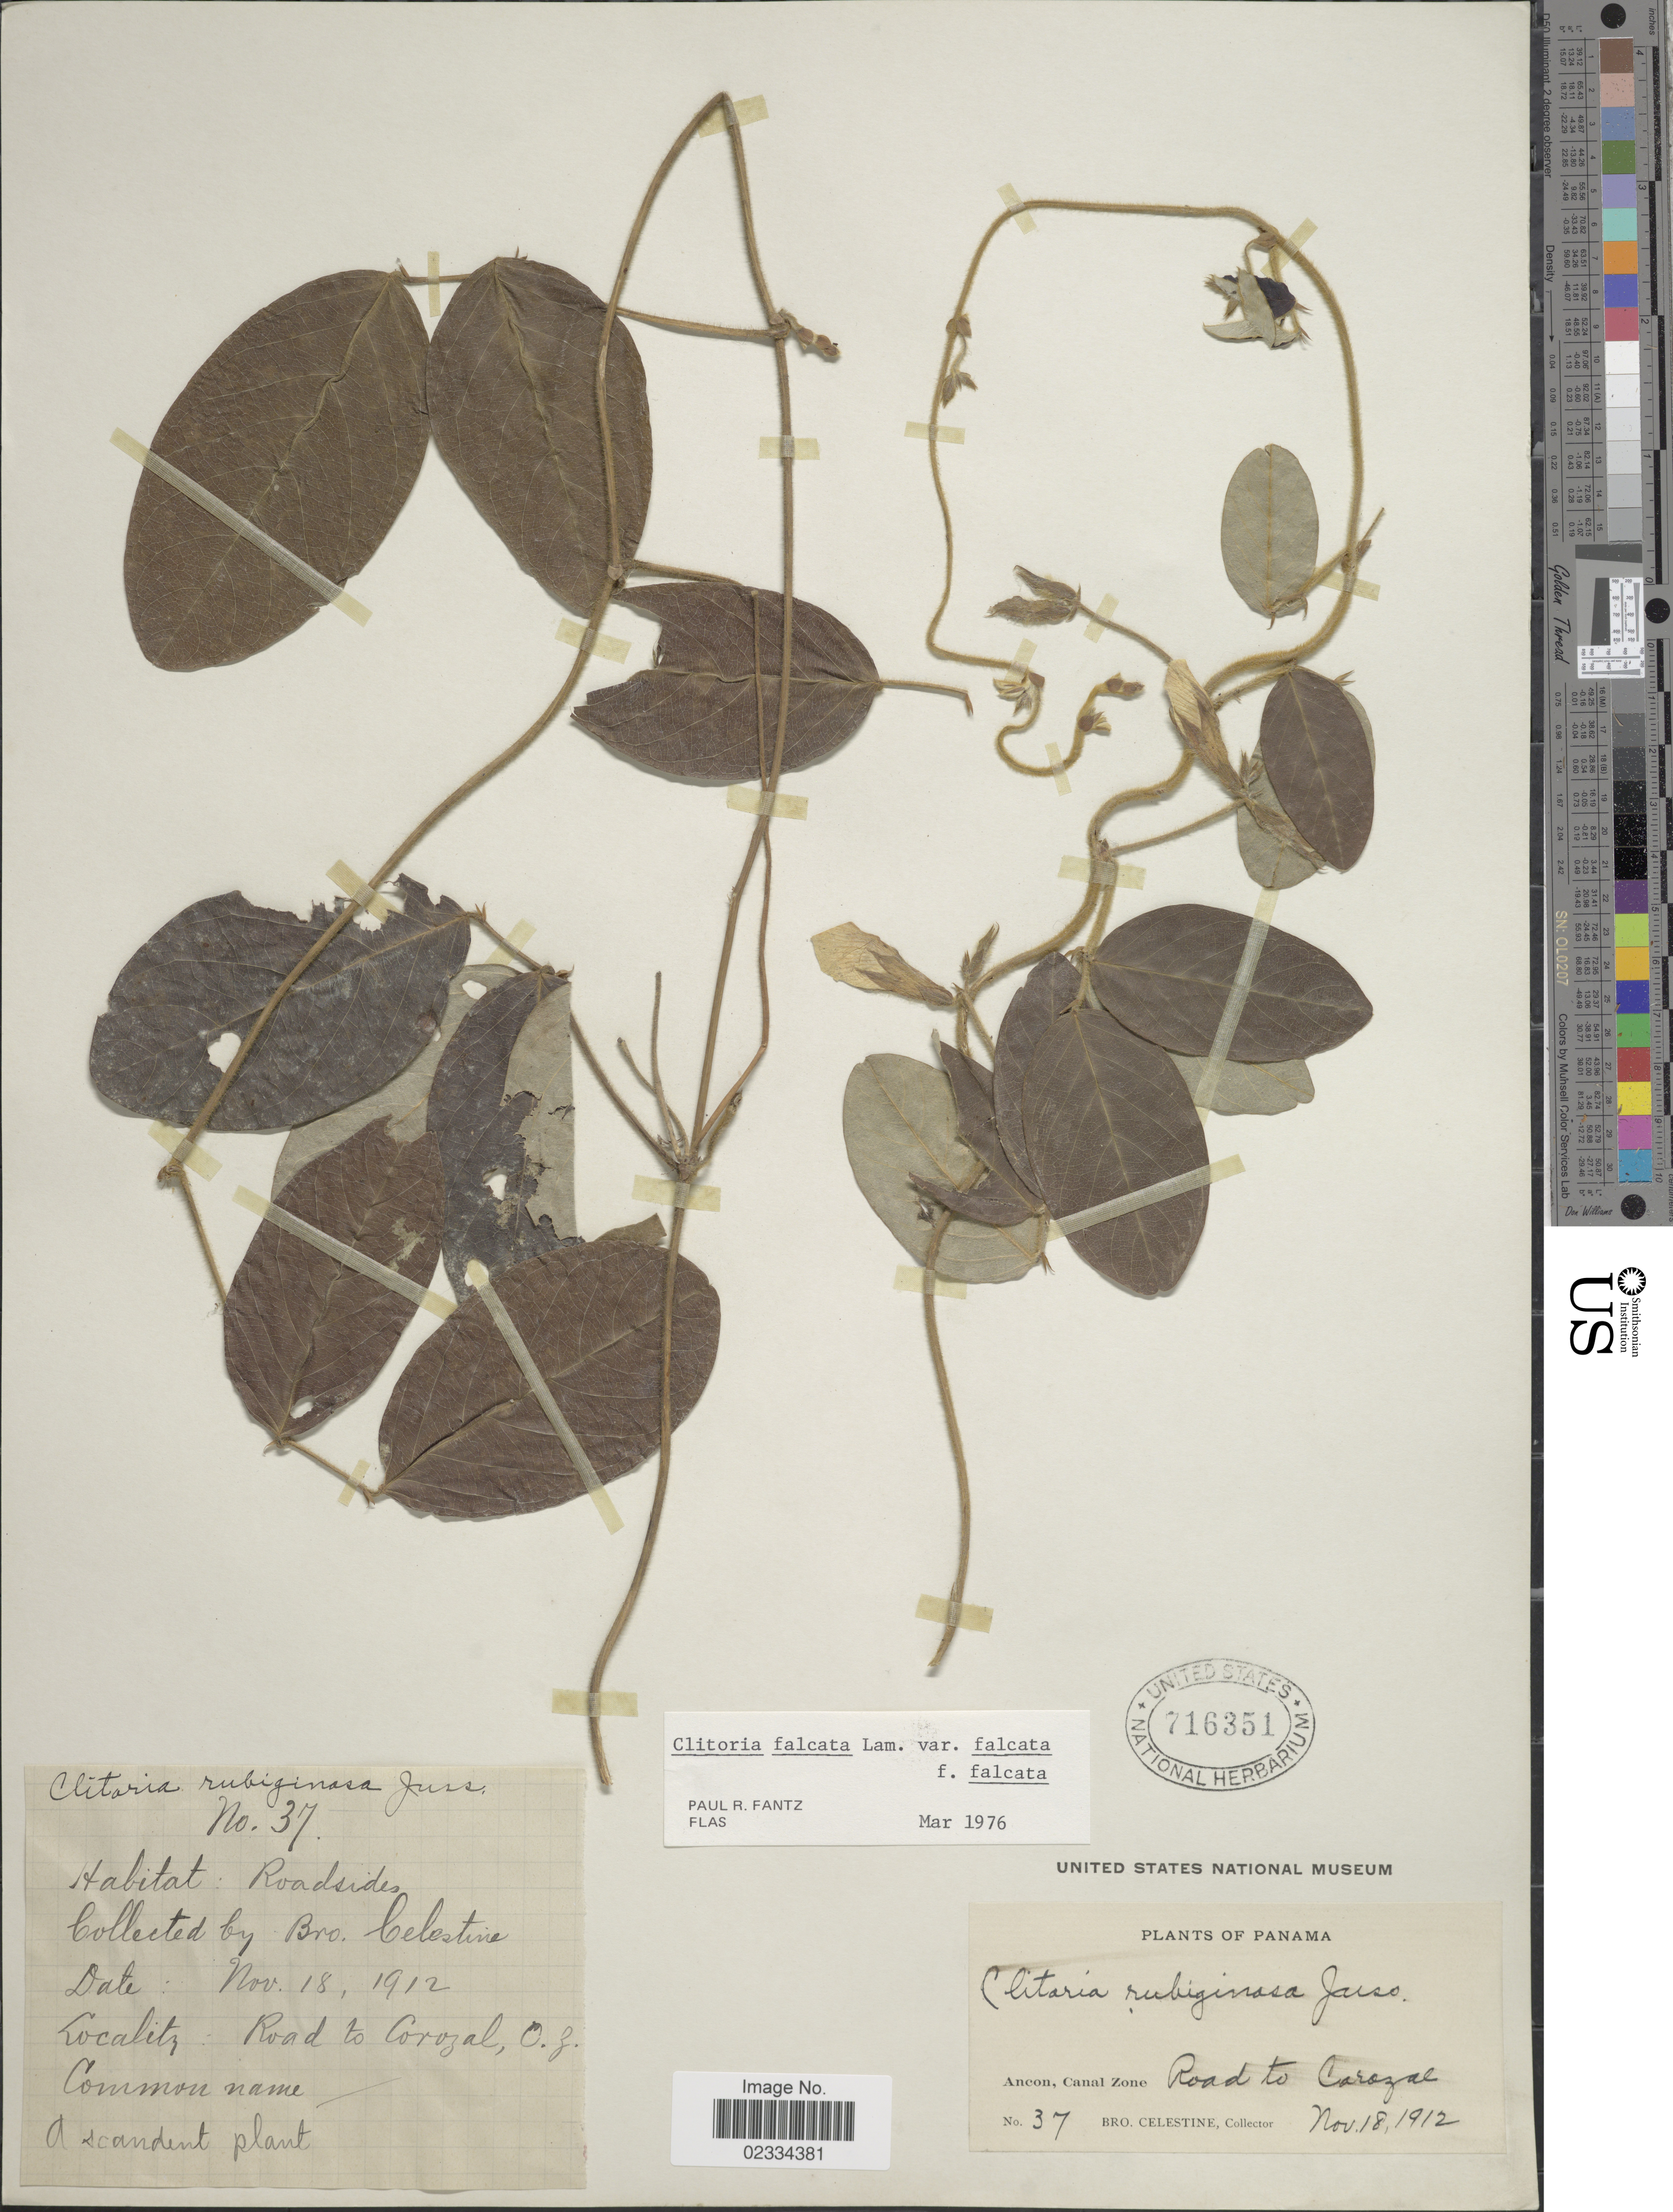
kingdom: Plantae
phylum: Tracheophyta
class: Magnoliopsida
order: Fabales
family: Fabaceae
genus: Clitoria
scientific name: Clitoria falcata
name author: Lam.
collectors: B. Celestine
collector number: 37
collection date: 1912-11-18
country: Panama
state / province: Colón / Panamá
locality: Ancon, Canal Zone, Road to Corozal, C. Z.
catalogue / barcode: US 716351